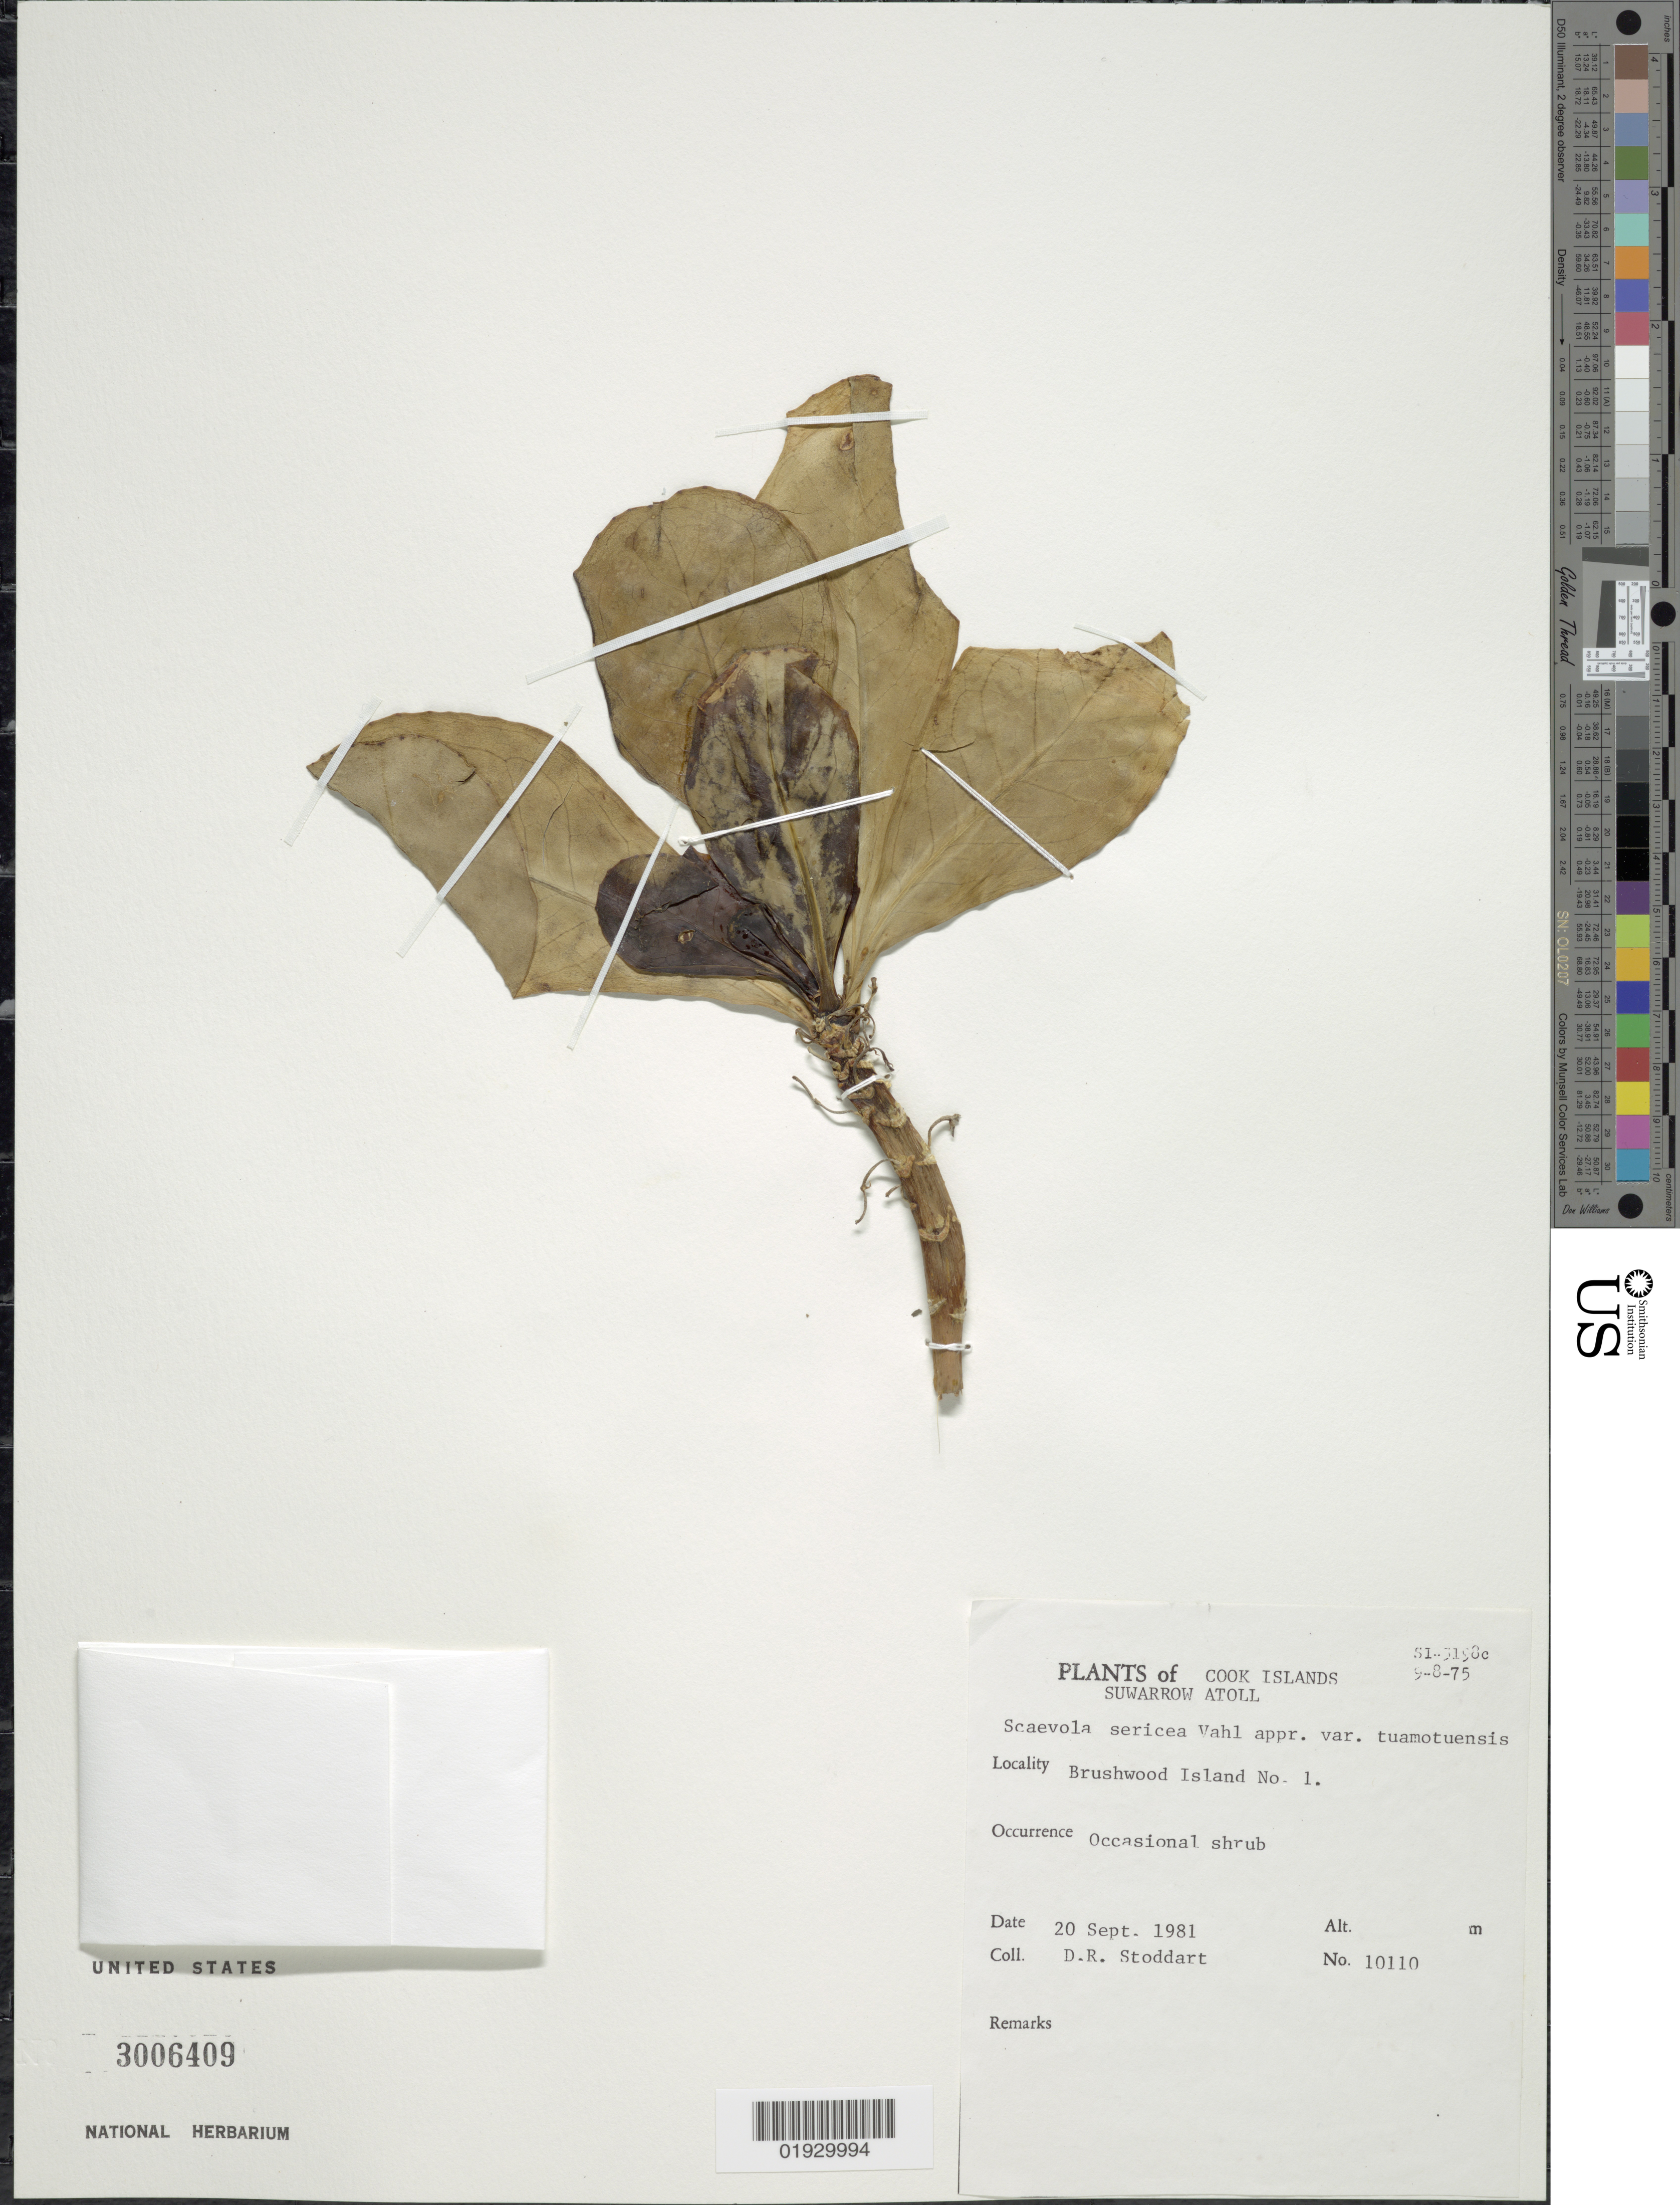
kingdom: Plantae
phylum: Tracheophyta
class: Magnoliopsida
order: Asterales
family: Goodeniaceae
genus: Scaevola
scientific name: Scaevola taccada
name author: (Gaertn.) Roxb.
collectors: D. R. Stoddart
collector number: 10110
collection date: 1981-09-20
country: Cook Islands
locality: Suwarrow Atoll, Brushwood Island No.1.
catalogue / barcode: US 3006409